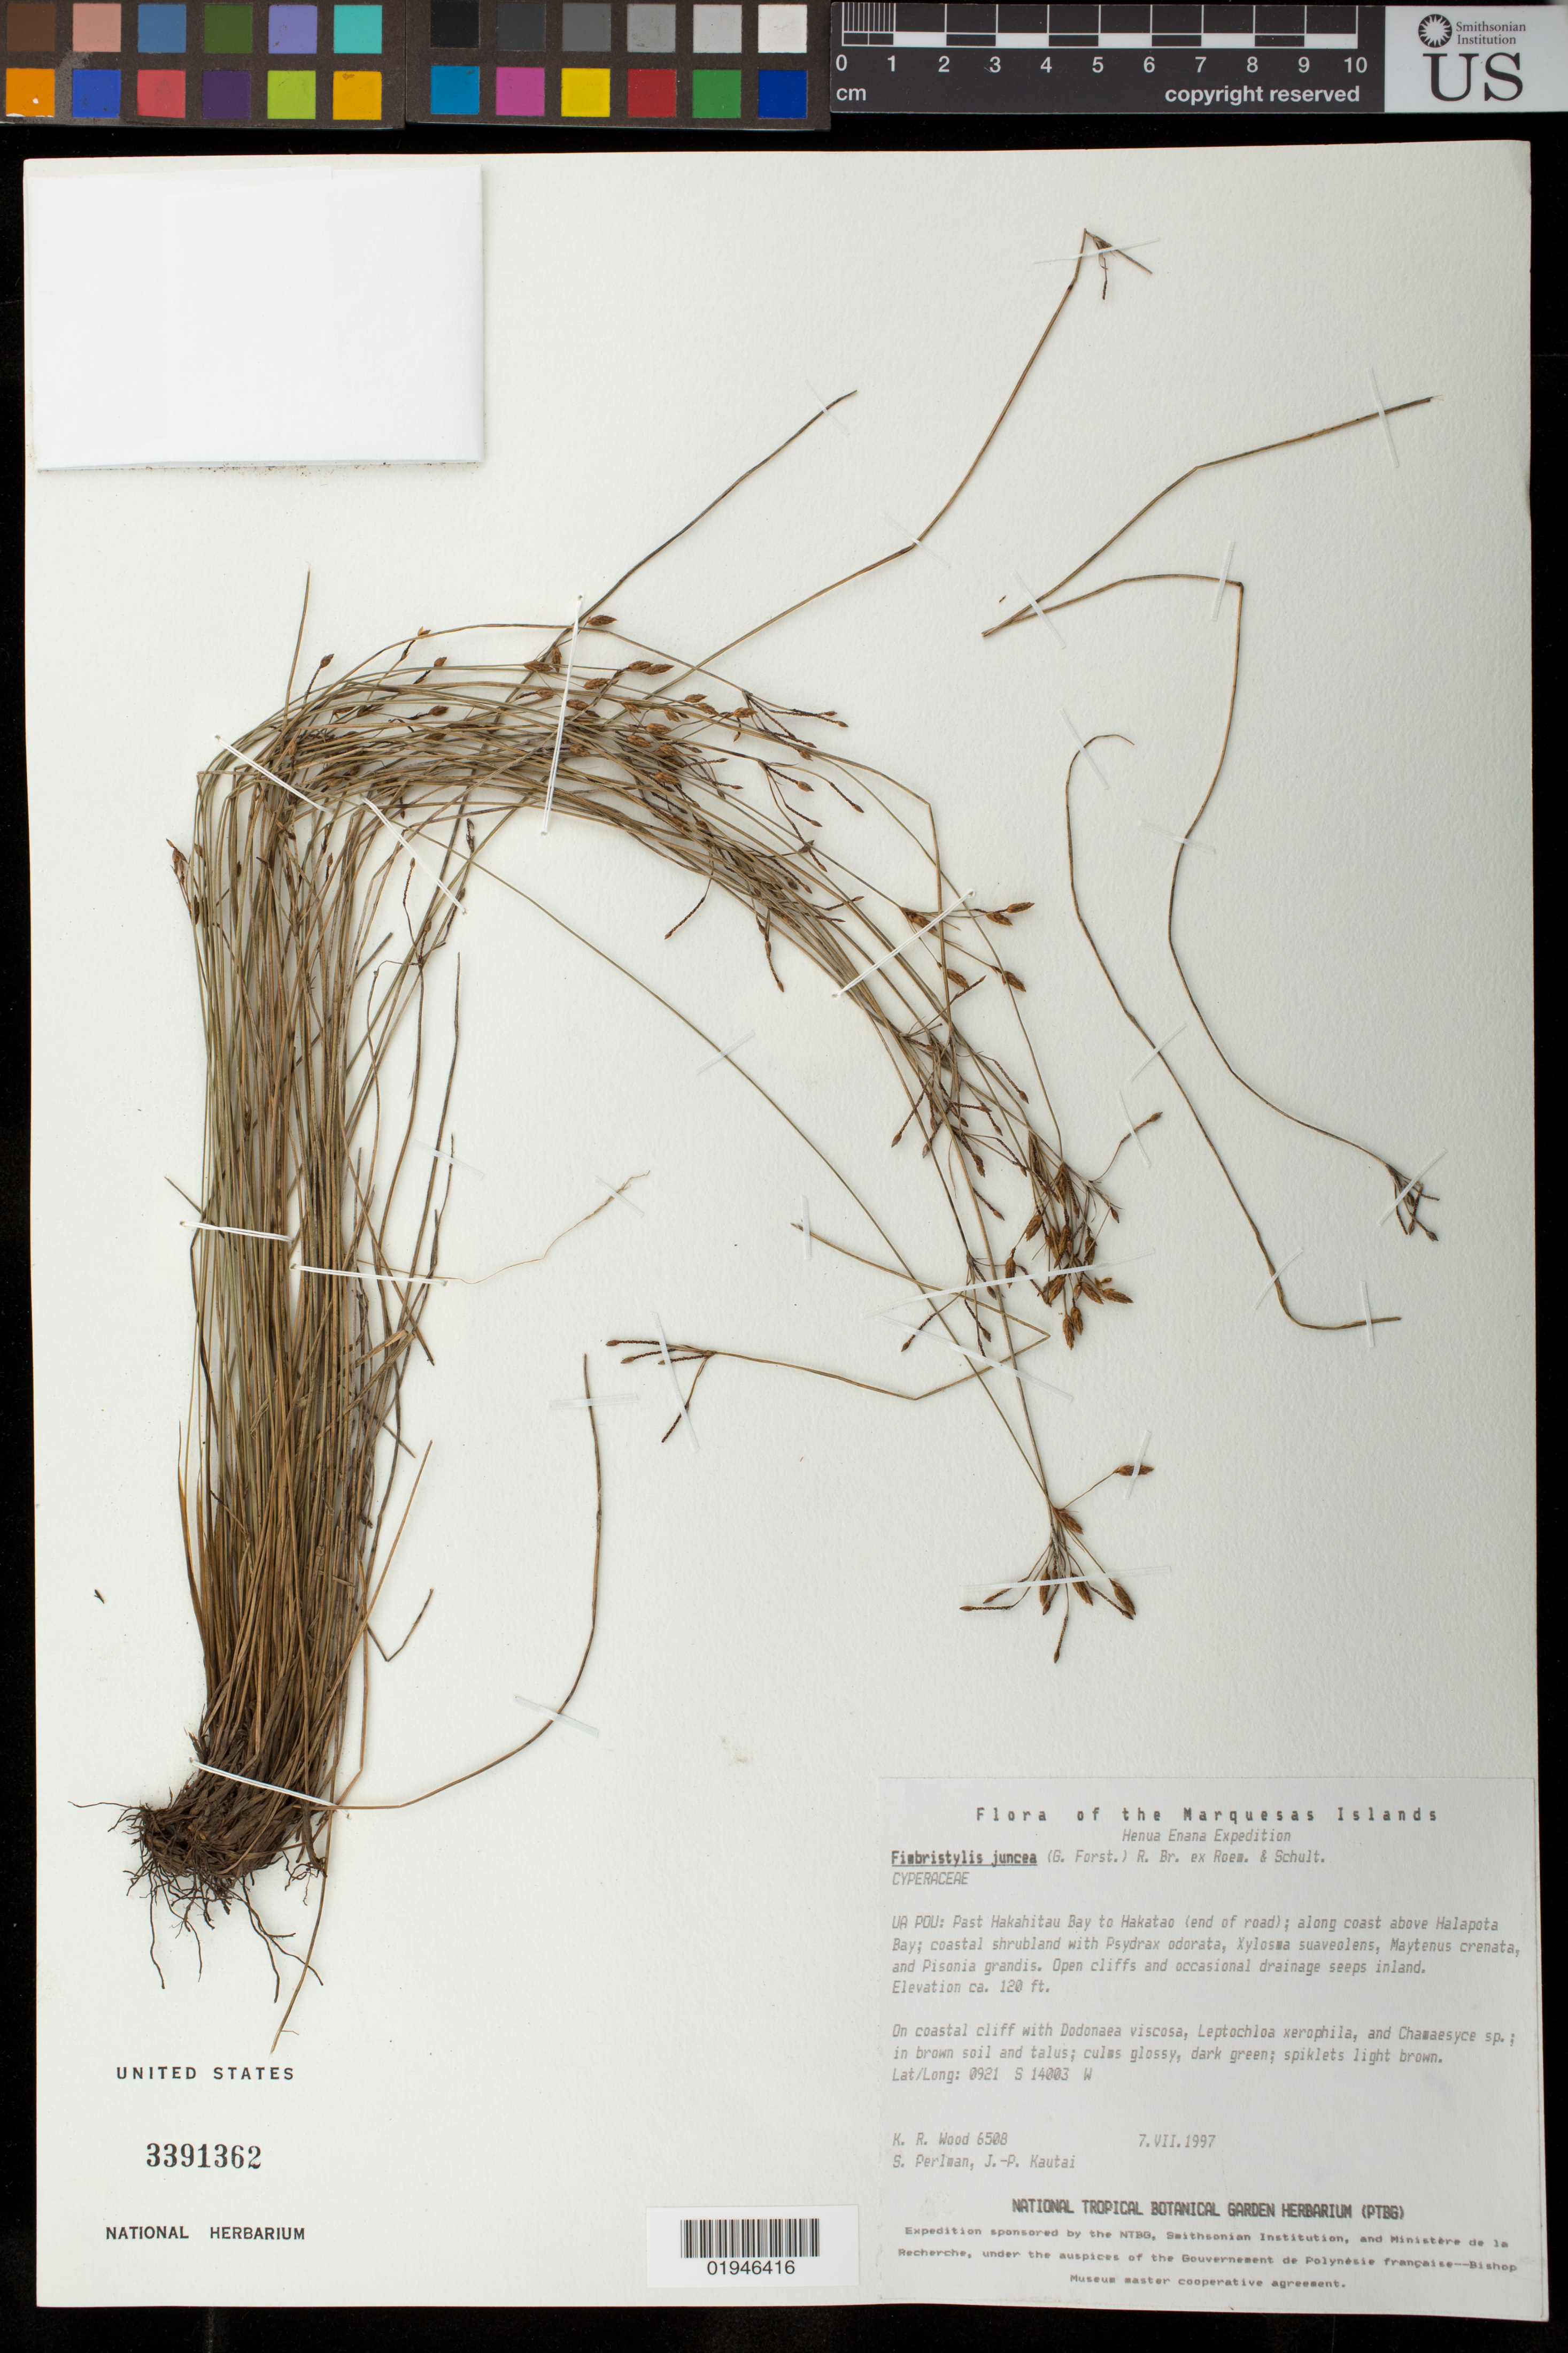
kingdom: Plantae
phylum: Tracheophyta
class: Liliopsida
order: Poales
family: Cyperaceae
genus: Fimbristylis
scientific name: Fimbristylis juncea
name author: (G. Forst.) Br. ex Roem. & Schult.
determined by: Wagner, W. L., (BOT), Smithsonian Institution - National Museum of Natural History (UNITED STATES)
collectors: K. R. Wood, S. P. Perlman & J. Kautai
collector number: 6508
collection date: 1997-07-07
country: French Polynesia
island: Ua Pou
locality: Past Hakahitau Bay to Hakatao (end of road), along coastal cliff above Halapota Bay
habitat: Coastal shrubland, open cliffs and occasional drainage seeps inland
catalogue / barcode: US 3391362